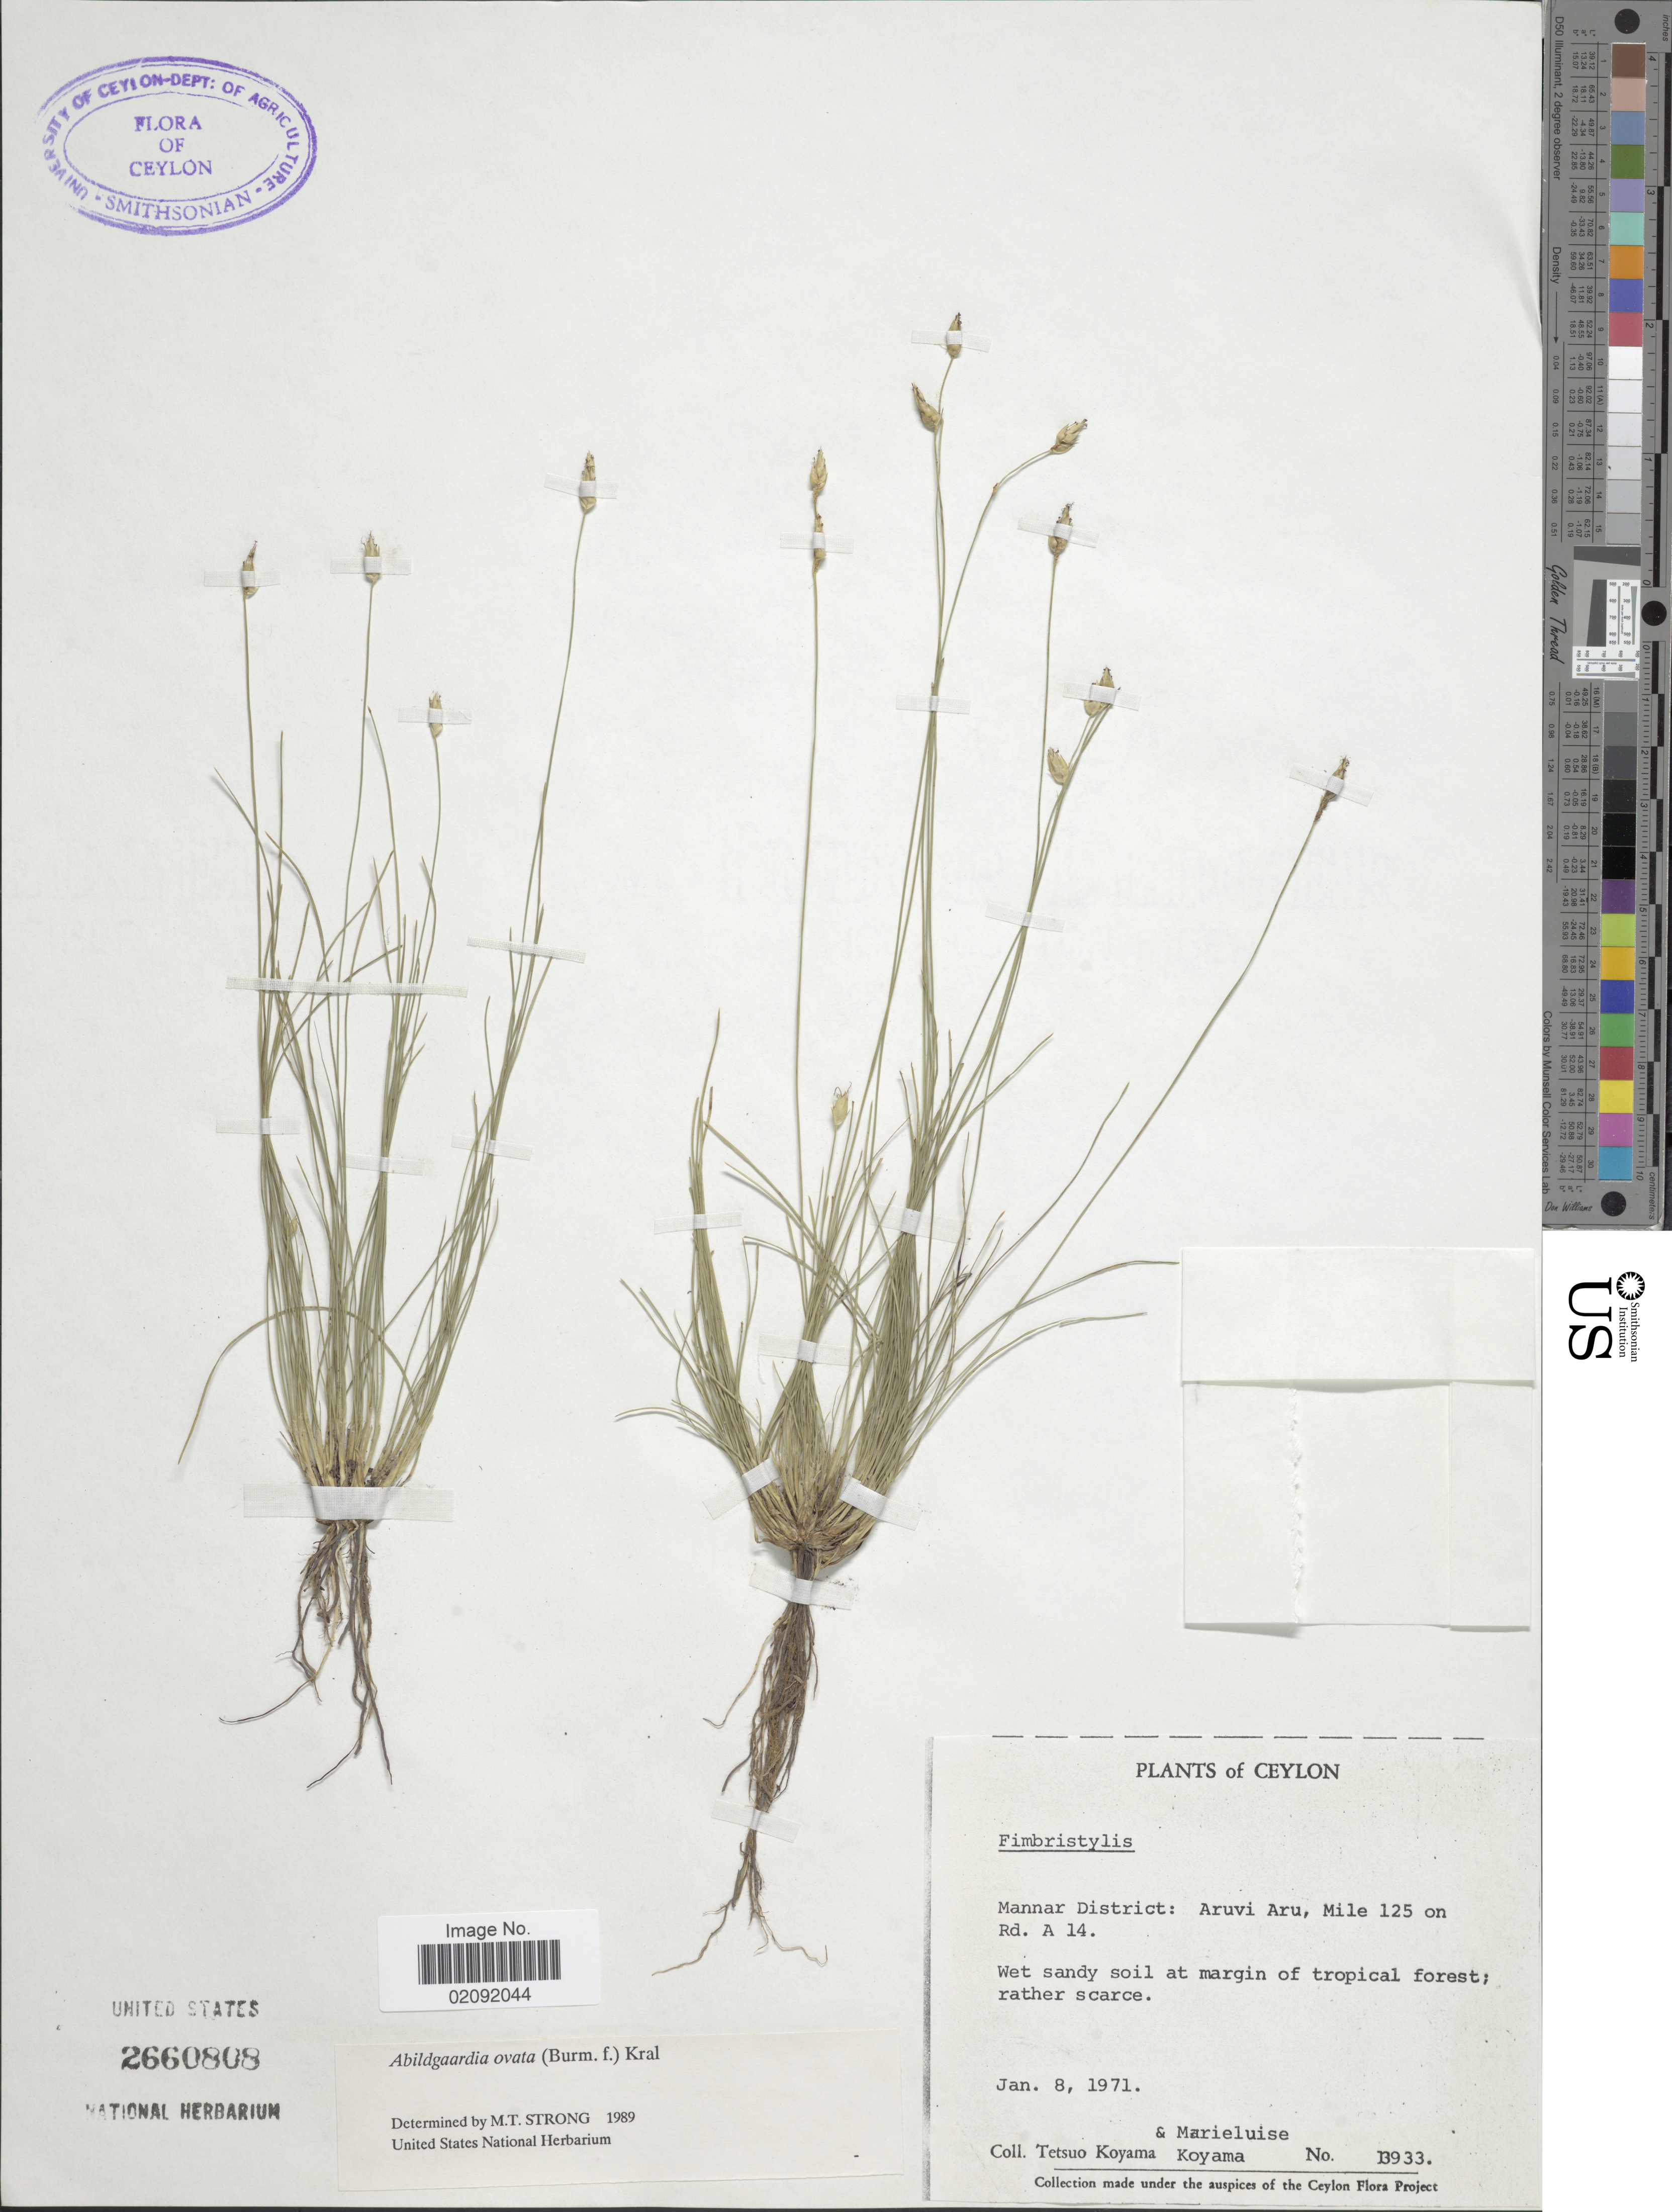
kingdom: Plantae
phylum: Tracheophyta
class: Liliopsida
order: Poales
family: Cyperaceae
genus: Abildgaardia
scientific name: Abildgaardia ovata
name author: (Burm. f.) Kral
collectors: T. Koyama & M. Koyama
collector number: B933*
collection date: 1971-01-08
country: Sri Lanka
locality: Ceylon, Mannar District: Aruvi Aru, Mile 125 on Rd. A 14.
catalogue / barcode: US 2660808